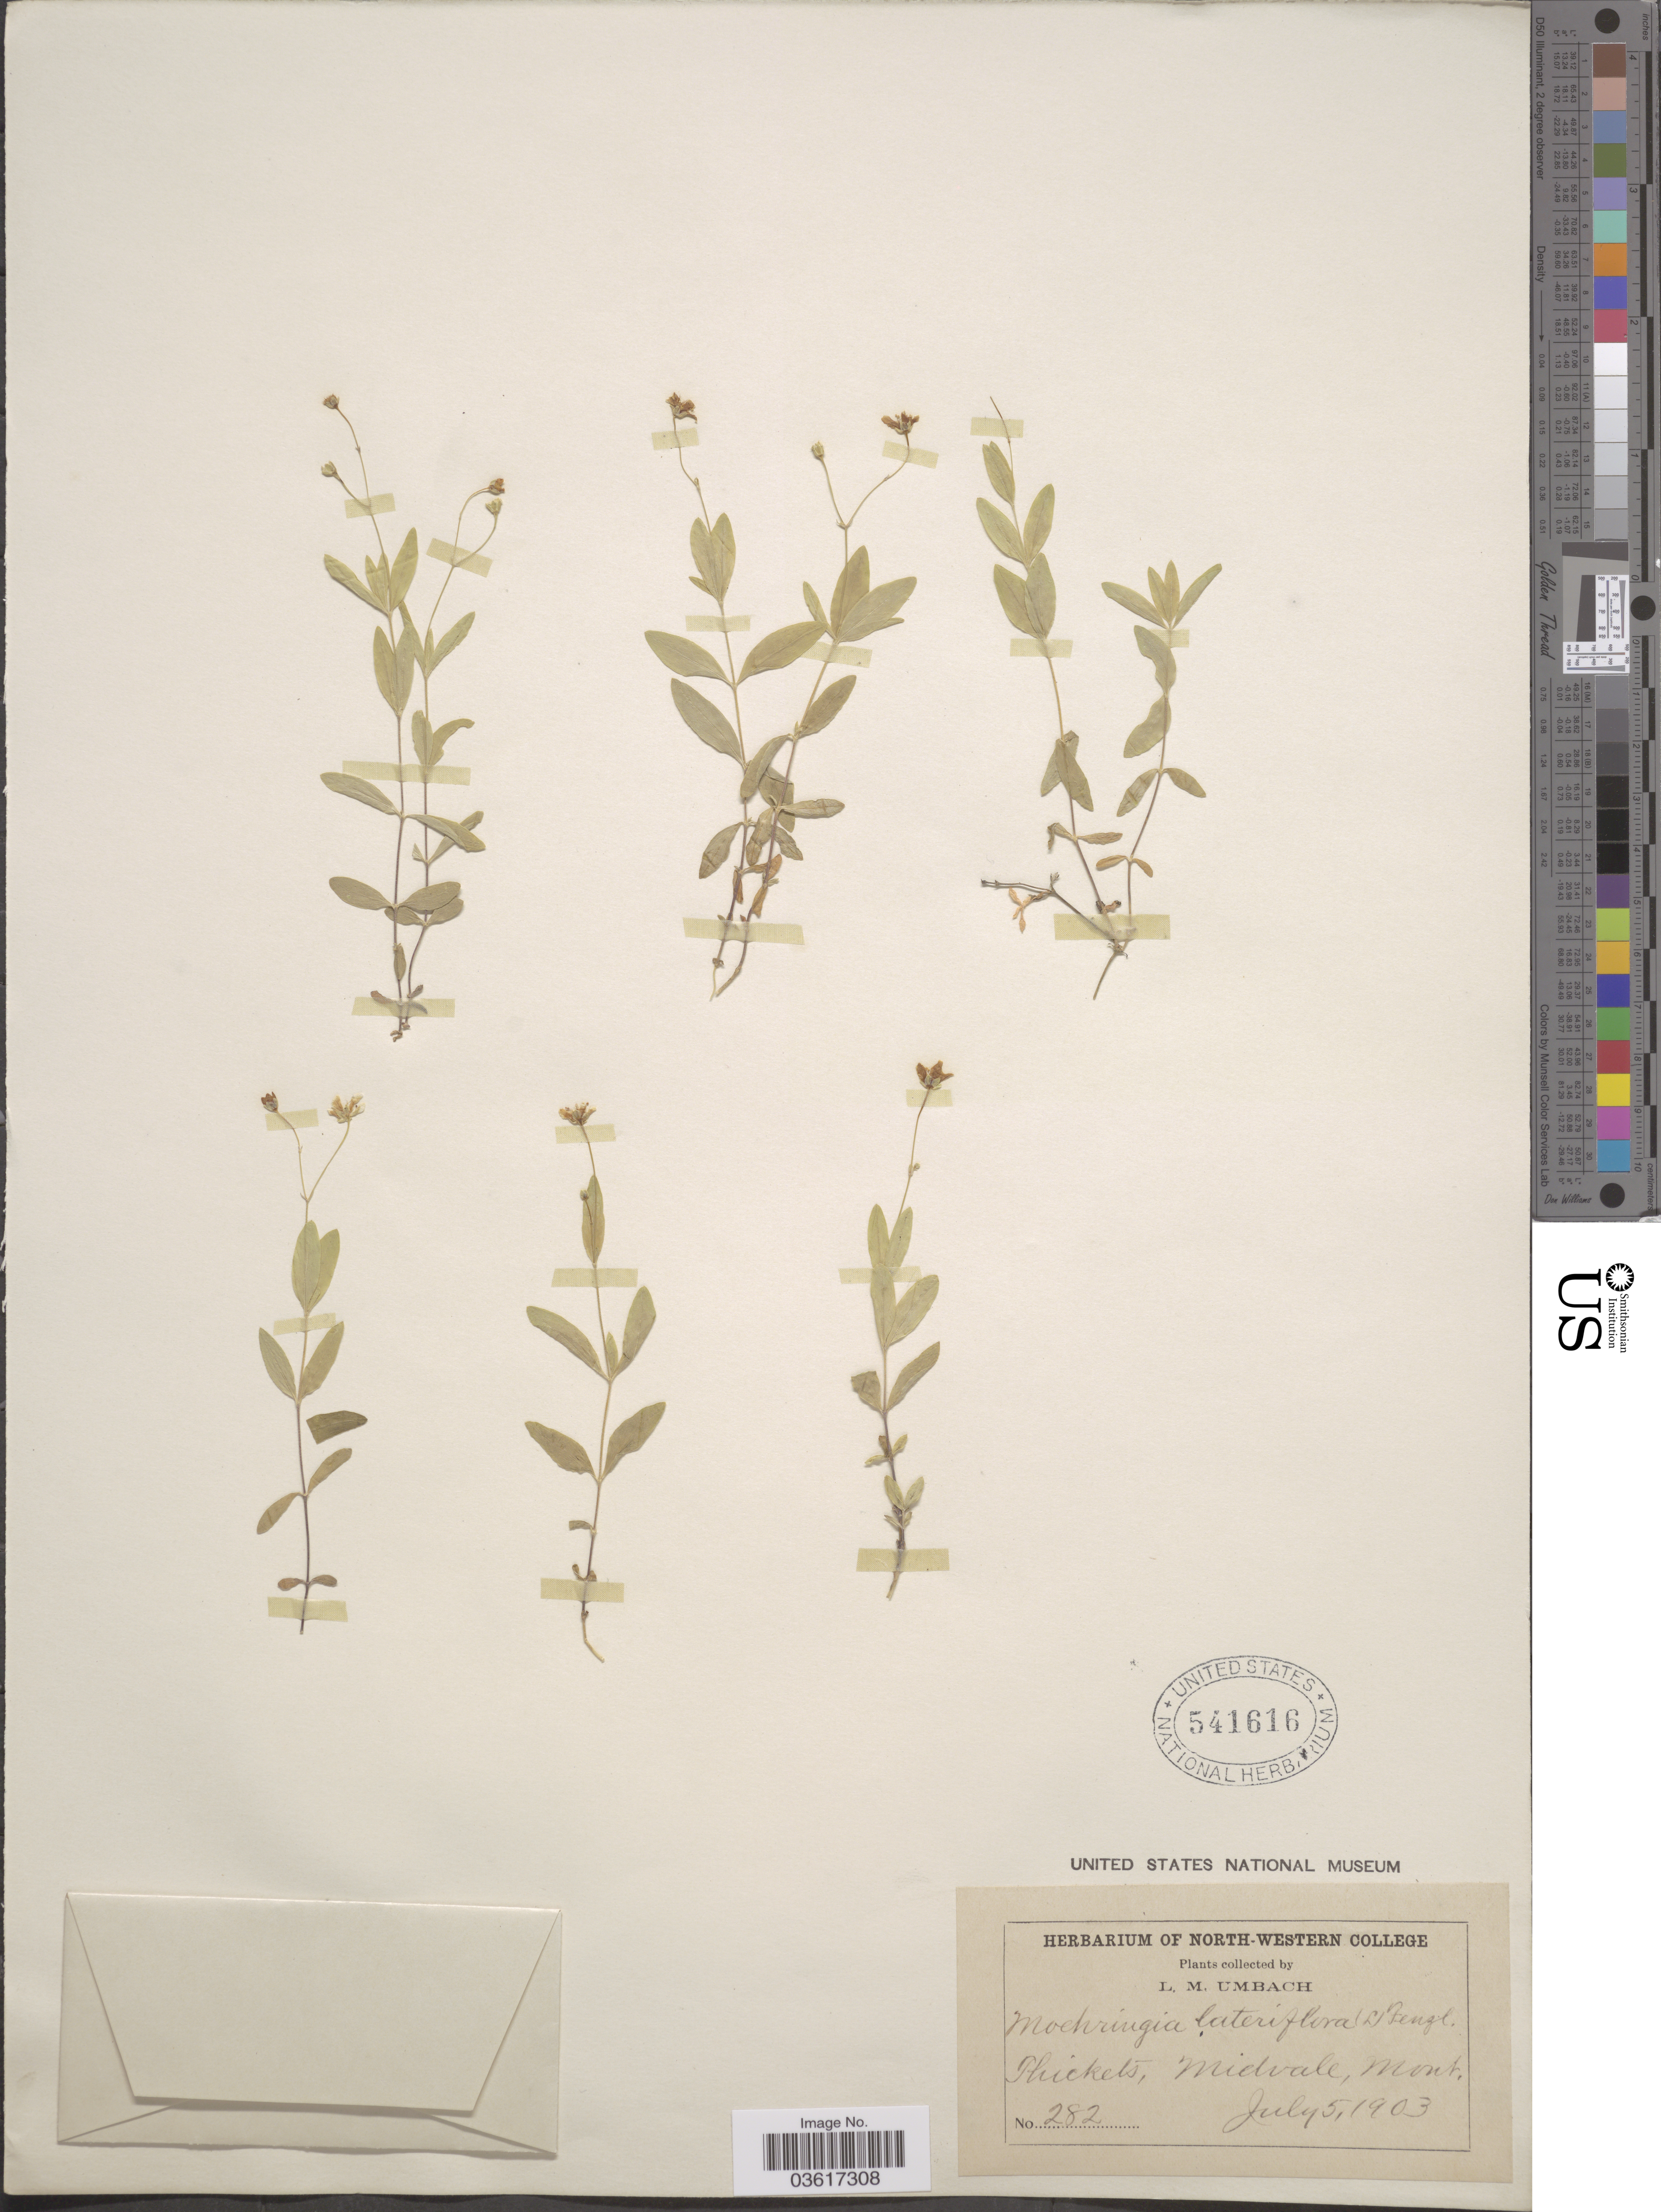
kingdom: Plantae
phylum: Tracheophyta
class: Magnoliopsida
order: Caryophyllales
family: Caryophyllaceae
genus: Moehringia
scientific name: Moehringia lateriflora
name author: (L.) Fenzl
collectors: L. M. Umbach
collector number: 282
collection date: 1903-07-05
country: United States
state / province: Montana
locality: Midvale.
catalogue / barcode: US 541616